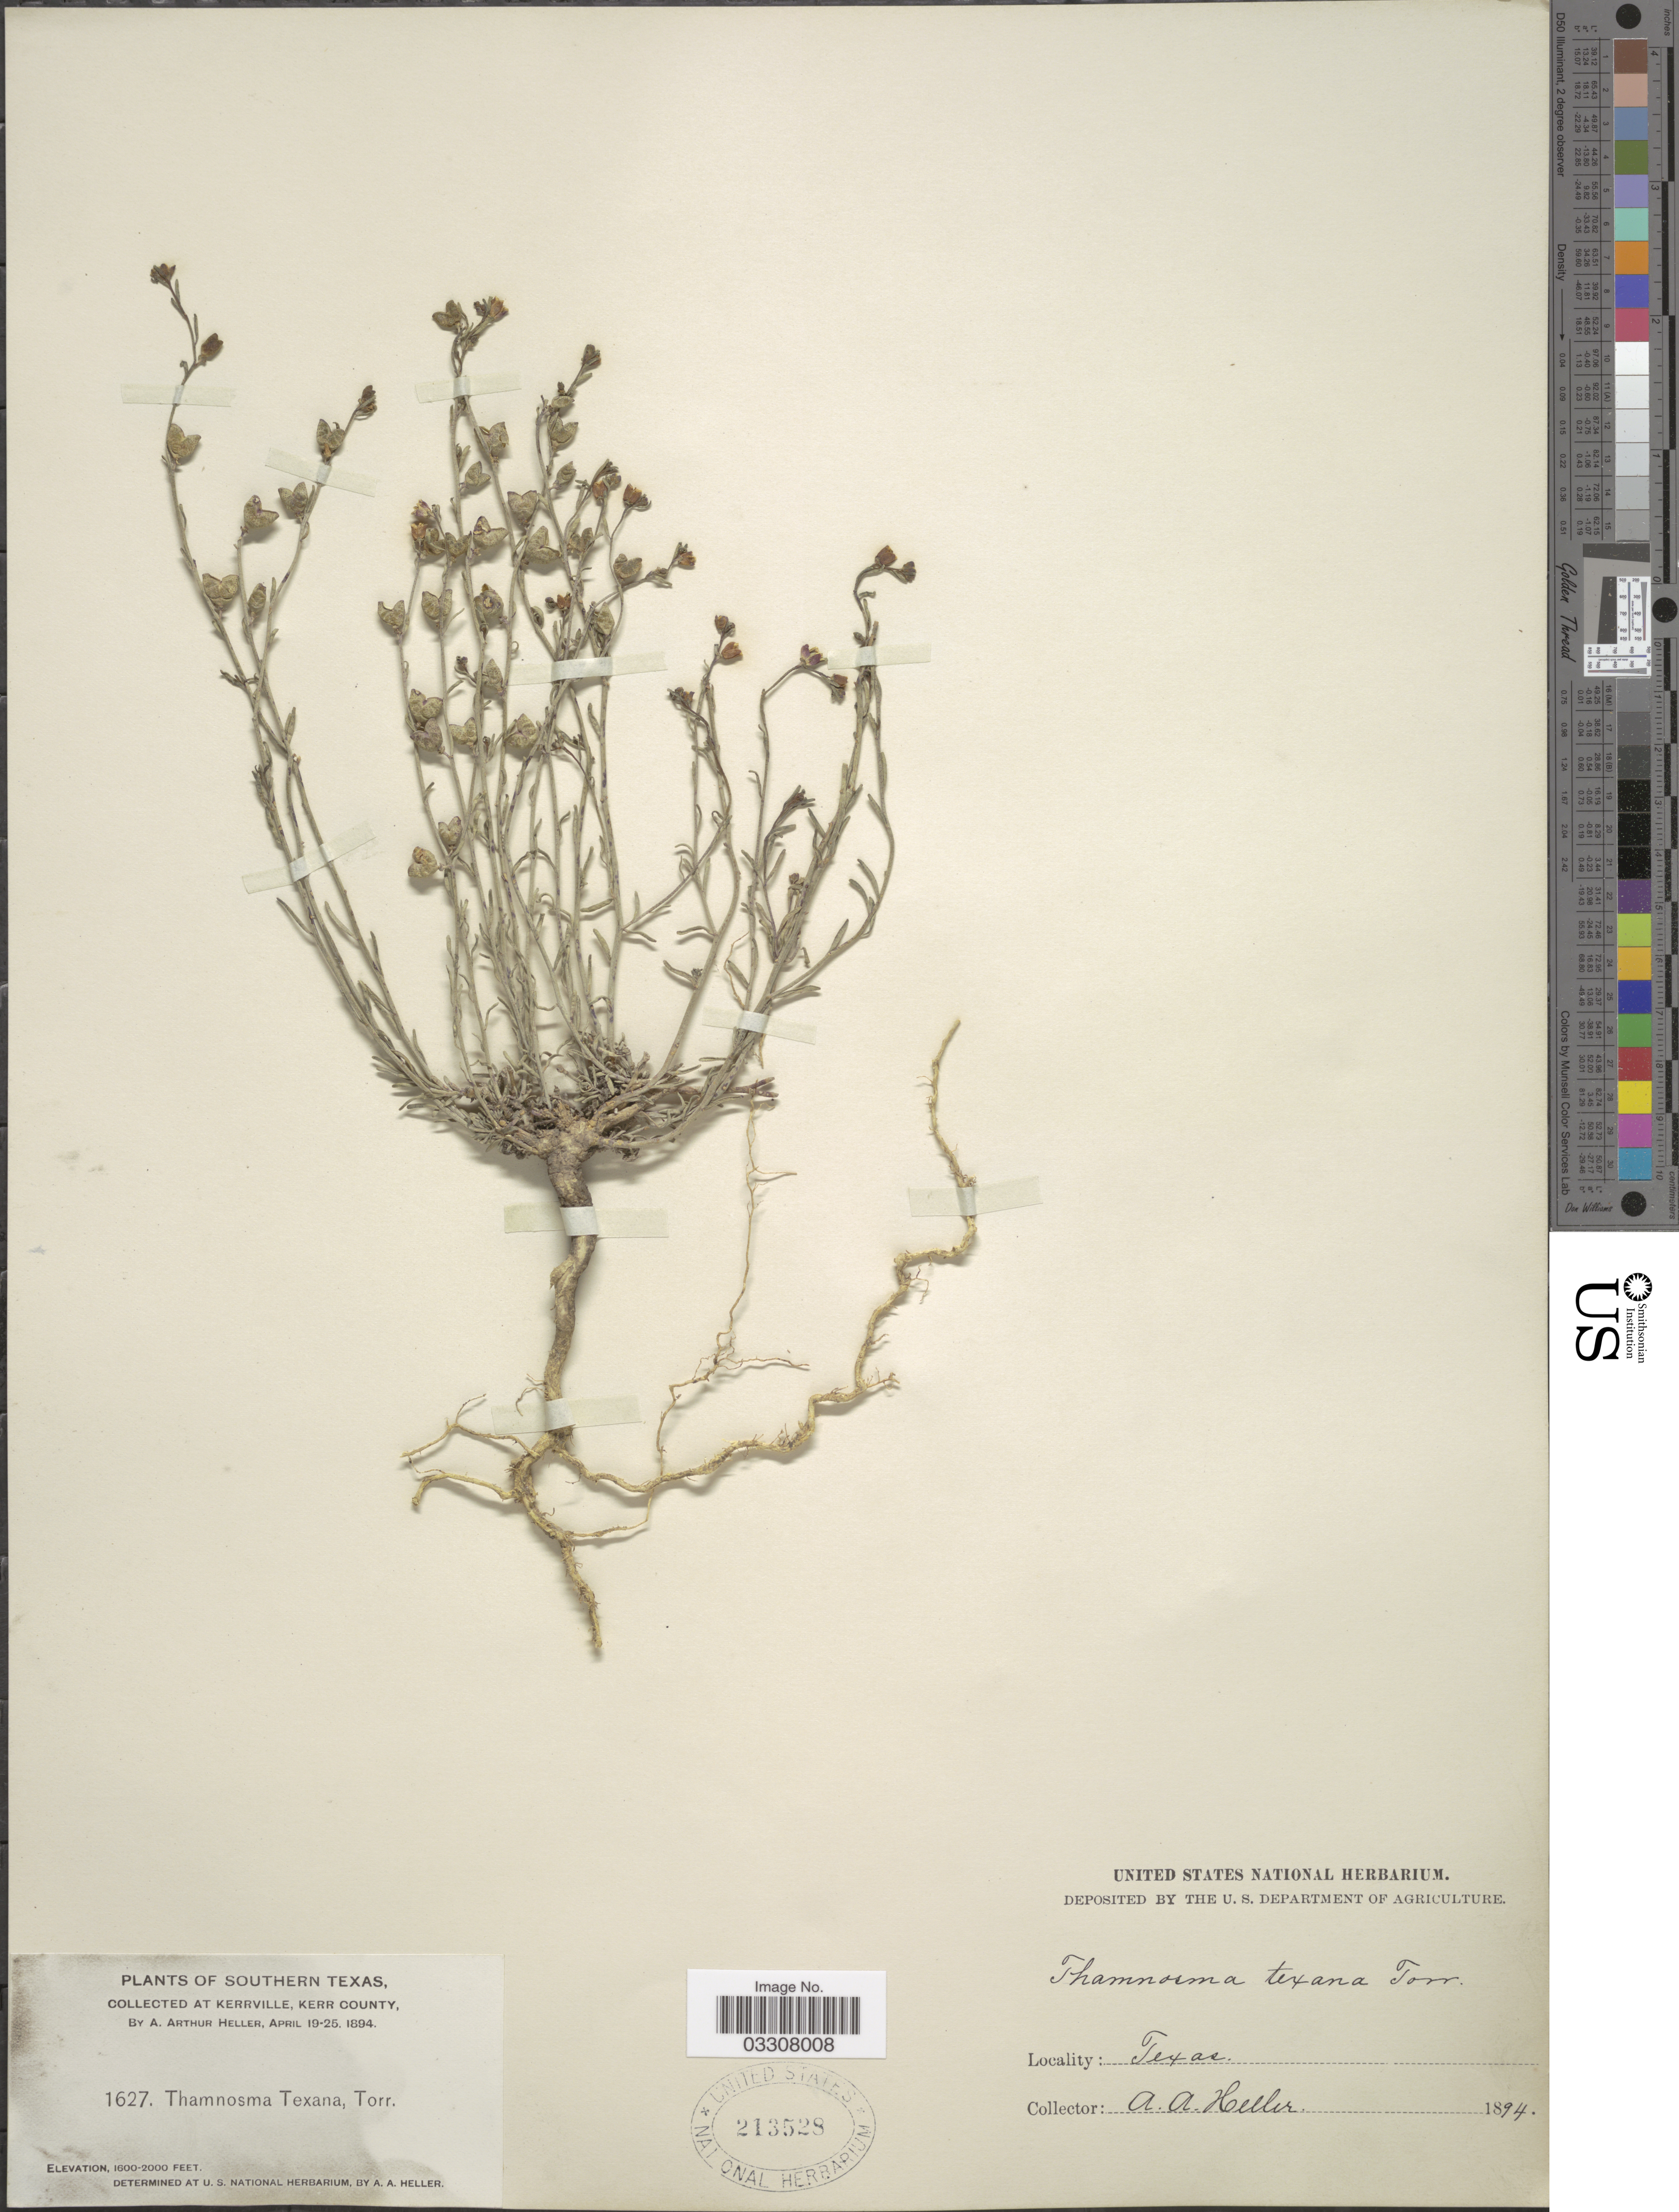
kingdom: Plantae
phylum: Tracheophyta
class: Magnoliopsida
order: Sapindales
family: Rutaceae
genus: Thamnosma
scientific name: Thamnosma texana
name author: (A. Gray) Torr.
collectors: A. A. Heller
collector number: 1627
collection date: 1894-04-19/1894-04-25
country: United States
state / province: Texas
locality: Southern Texas. Kerrville, Kerr County.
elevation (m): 488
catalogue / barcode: US 213528